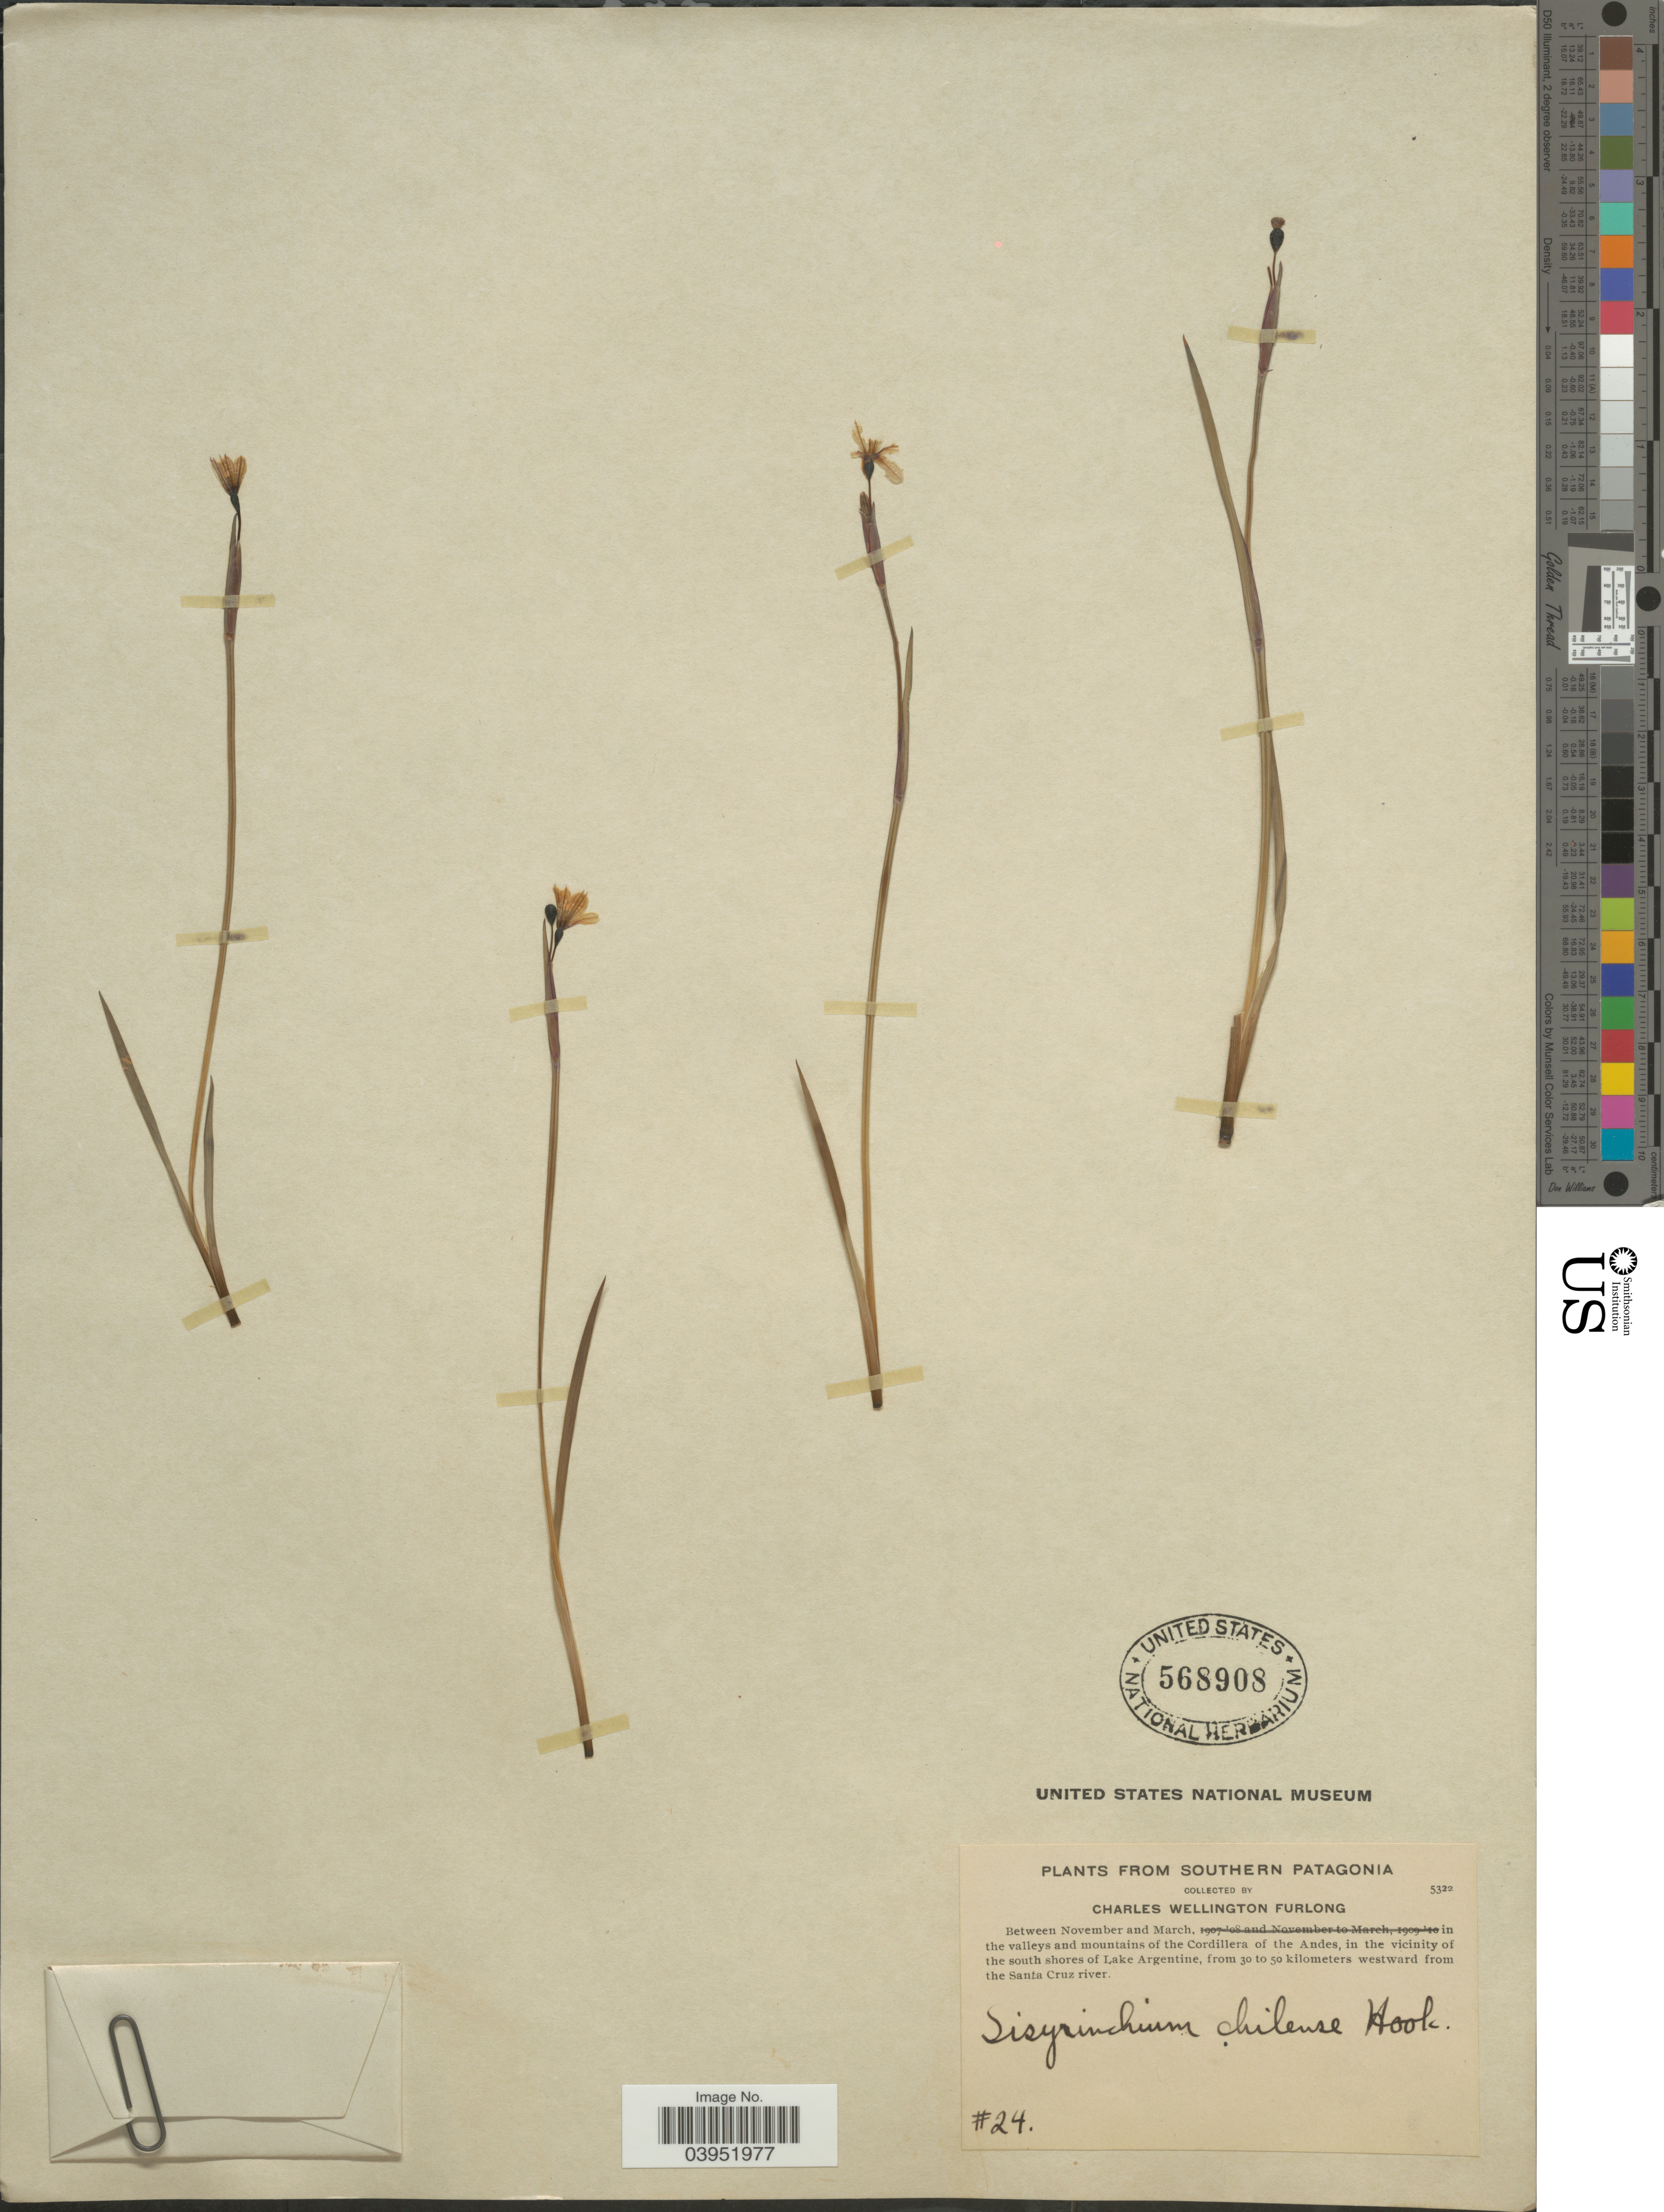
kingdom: Plantae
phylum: Tracheophyta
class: Liliopsida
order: Asparagales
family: Iridaceae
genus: Sisyrinchium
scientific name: Sisyrinchium chilense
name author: Hook.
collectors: C. Furlong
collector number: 24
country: Argentina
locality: Southern Patagonia. In the valleys and mountains of the Cordillera of the Andes, in the vicinity of the south shores of Lake Argentine, from 30 to 50 kilometers westward from the Santa Cruz river.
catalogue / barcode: US 568908